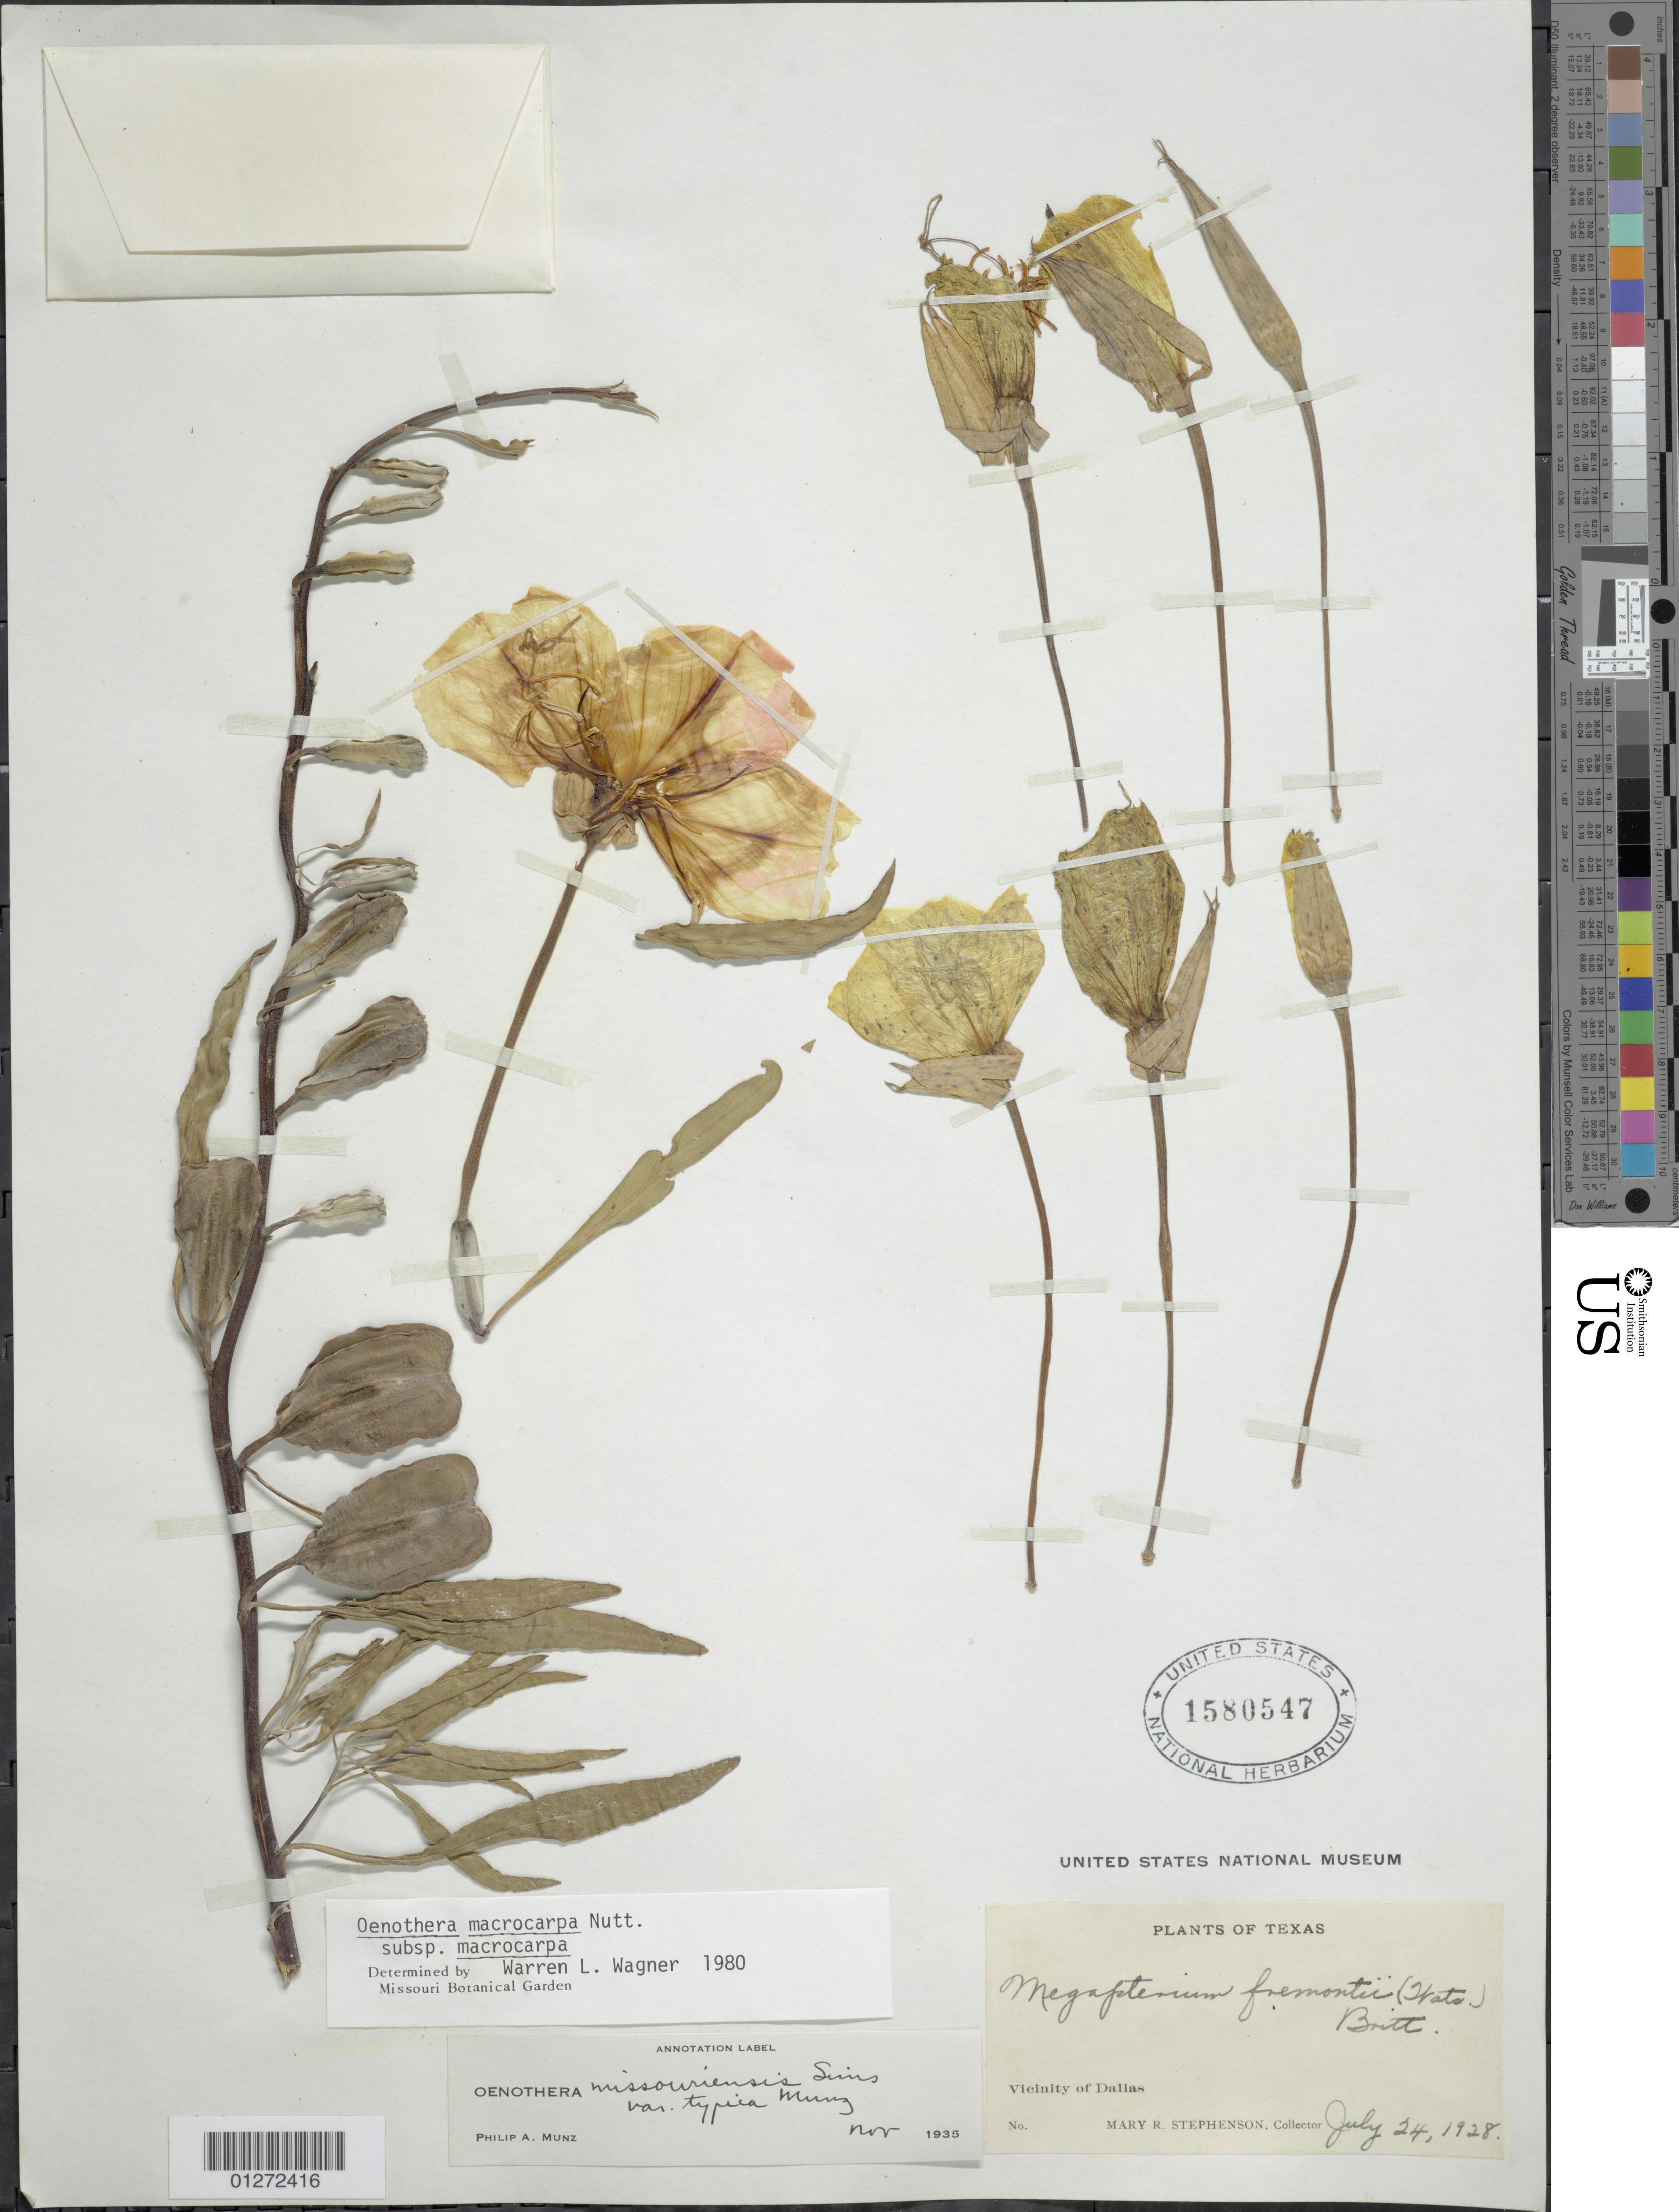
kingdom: Plantae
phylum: Tracheophyta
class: Magnoliopsida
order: Myrtales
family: Onagraceae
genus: Oenothera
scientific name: Oenothera macrocarpa subsp. macrocarpa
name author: Nutt.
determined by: Wagner, W. L., (BOT), Smithsonian Institution - National Museum of Natural History (UNITED STATES)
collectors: M. R. Stephenson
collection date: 1928-07-24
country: United States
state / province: Texas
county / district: Dallas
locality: Vicinity of Dallas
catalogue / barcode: US 1580547